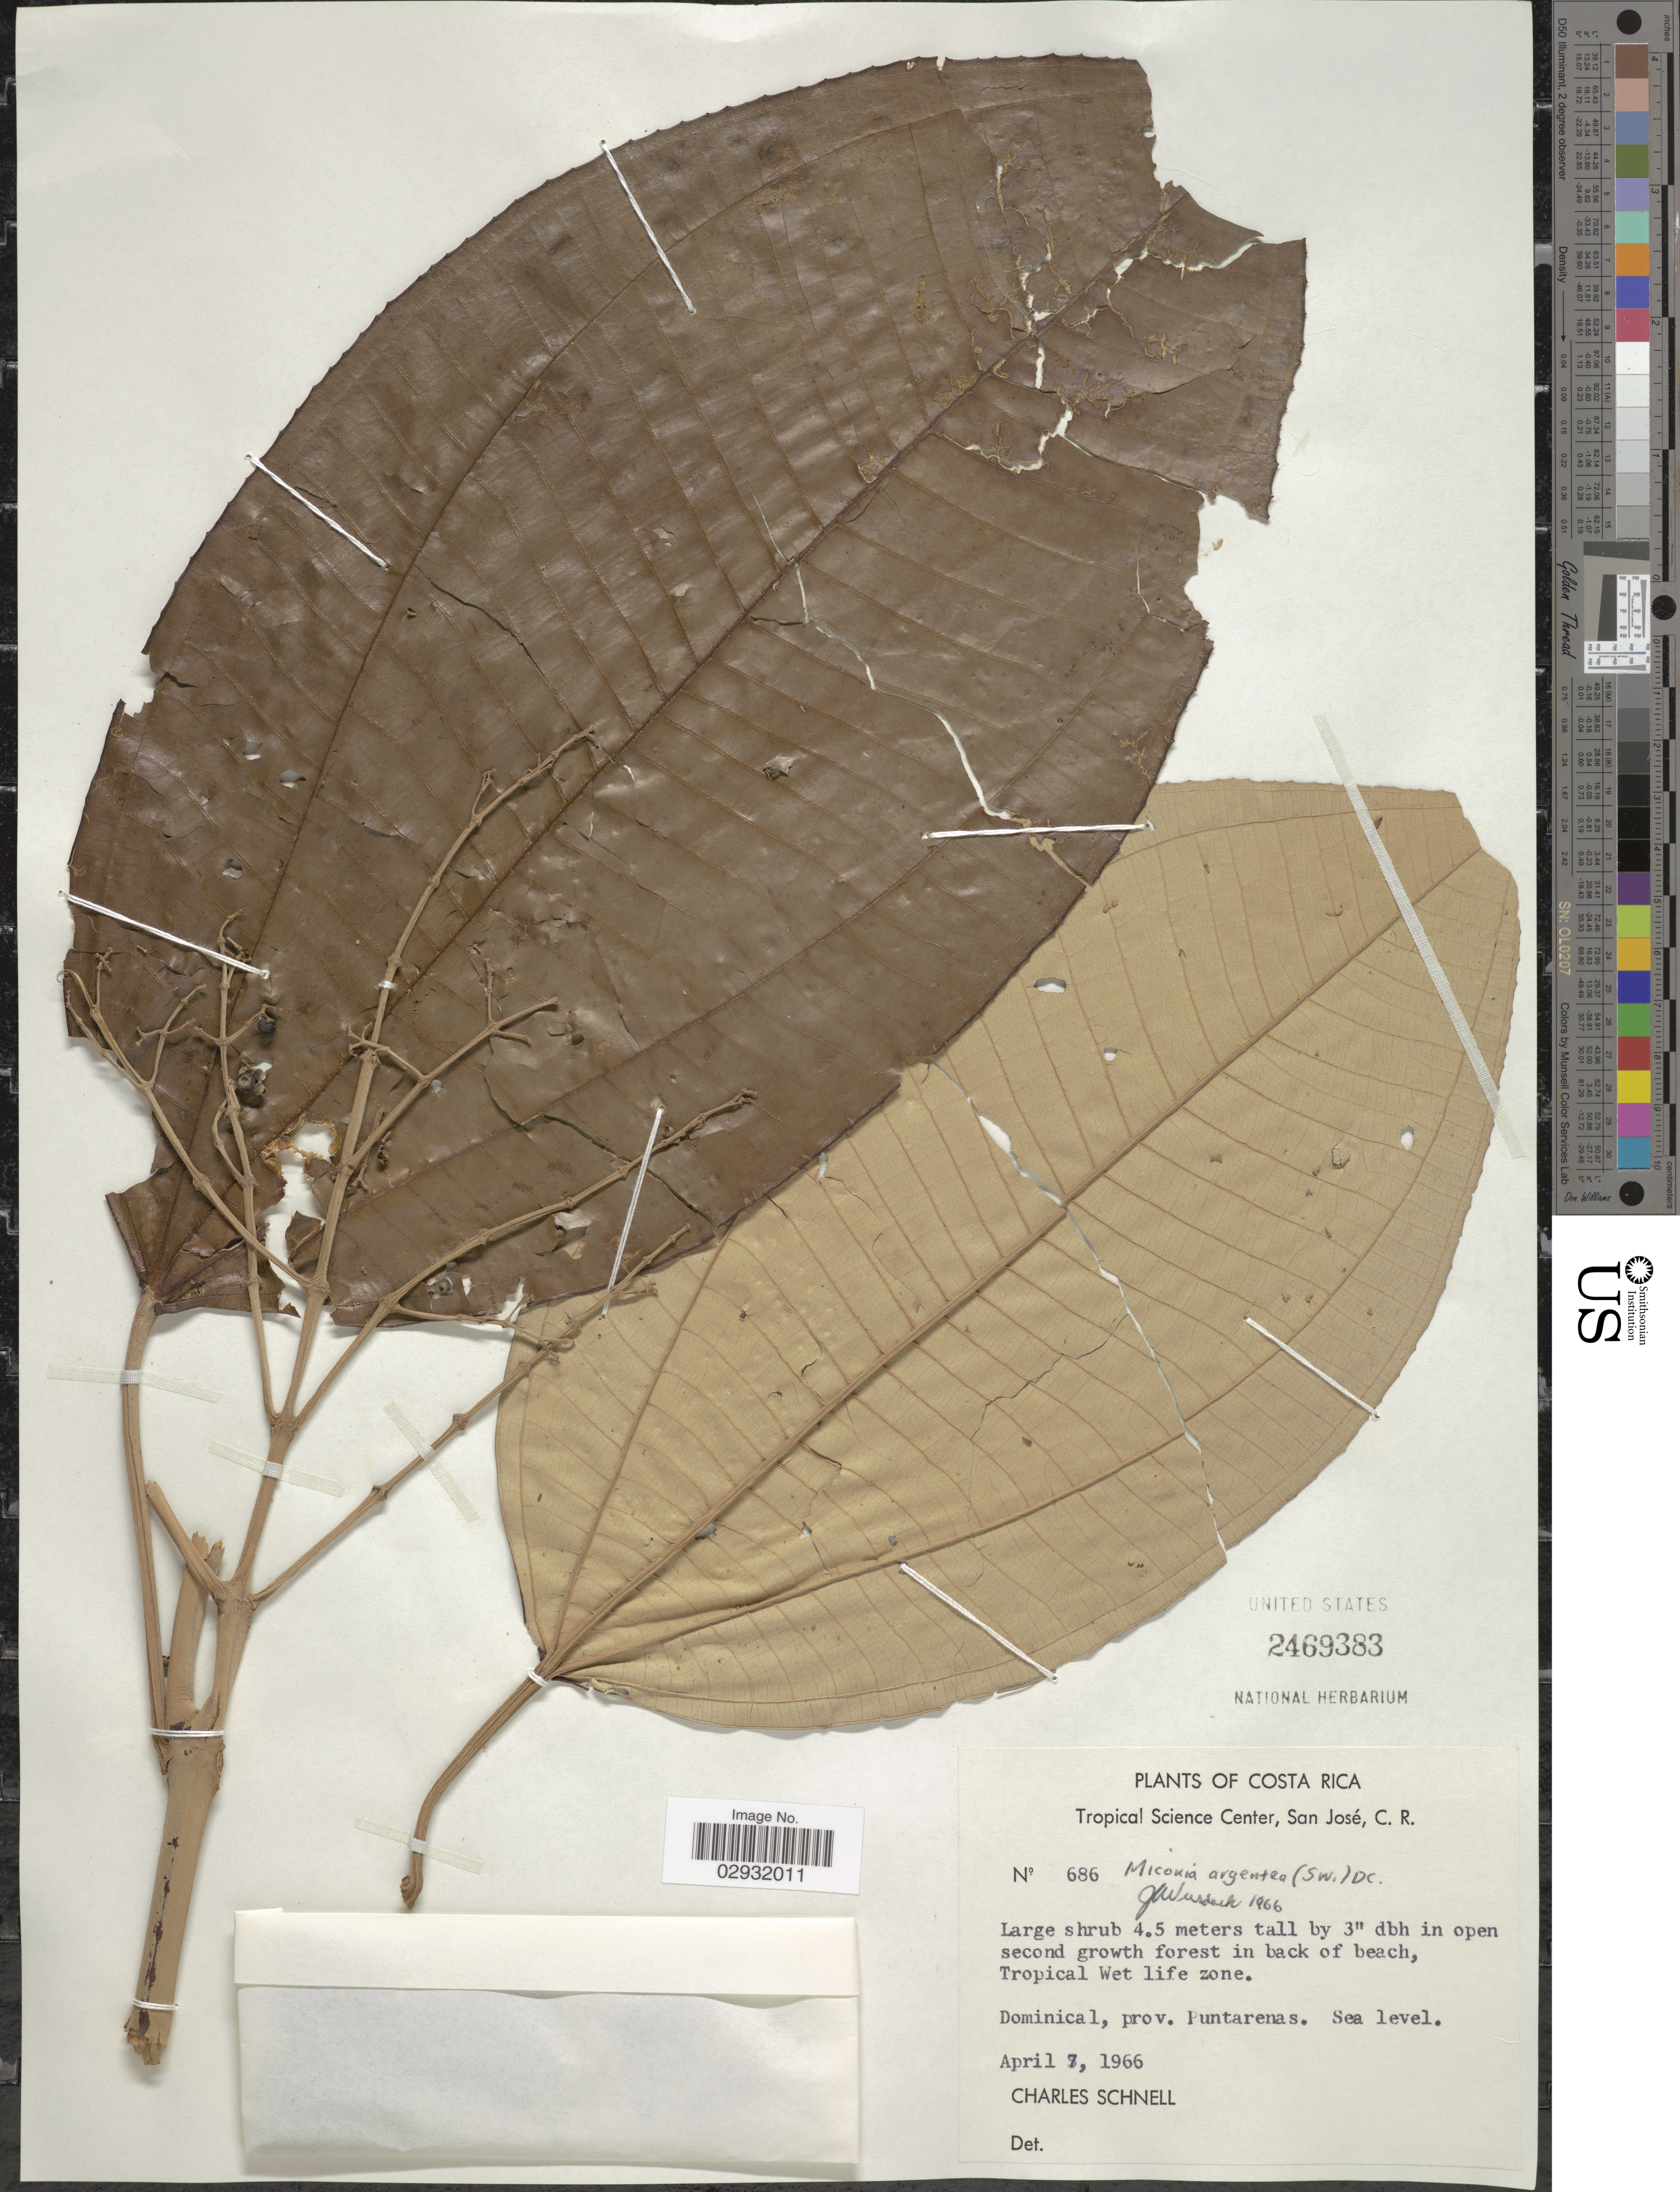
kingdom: Plantae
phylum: Tracheophyta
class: Magnoliopsida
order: Myrtales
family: Melastomataceae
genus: Miconia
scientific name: Miconia argentea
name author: (Sw.) DC.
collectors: C. Schnell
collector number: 686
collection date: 1966-04-07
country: Costa Rica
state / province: Puntarenas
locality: Dominical, prov. Puntarenas.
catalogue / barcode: US 2469383